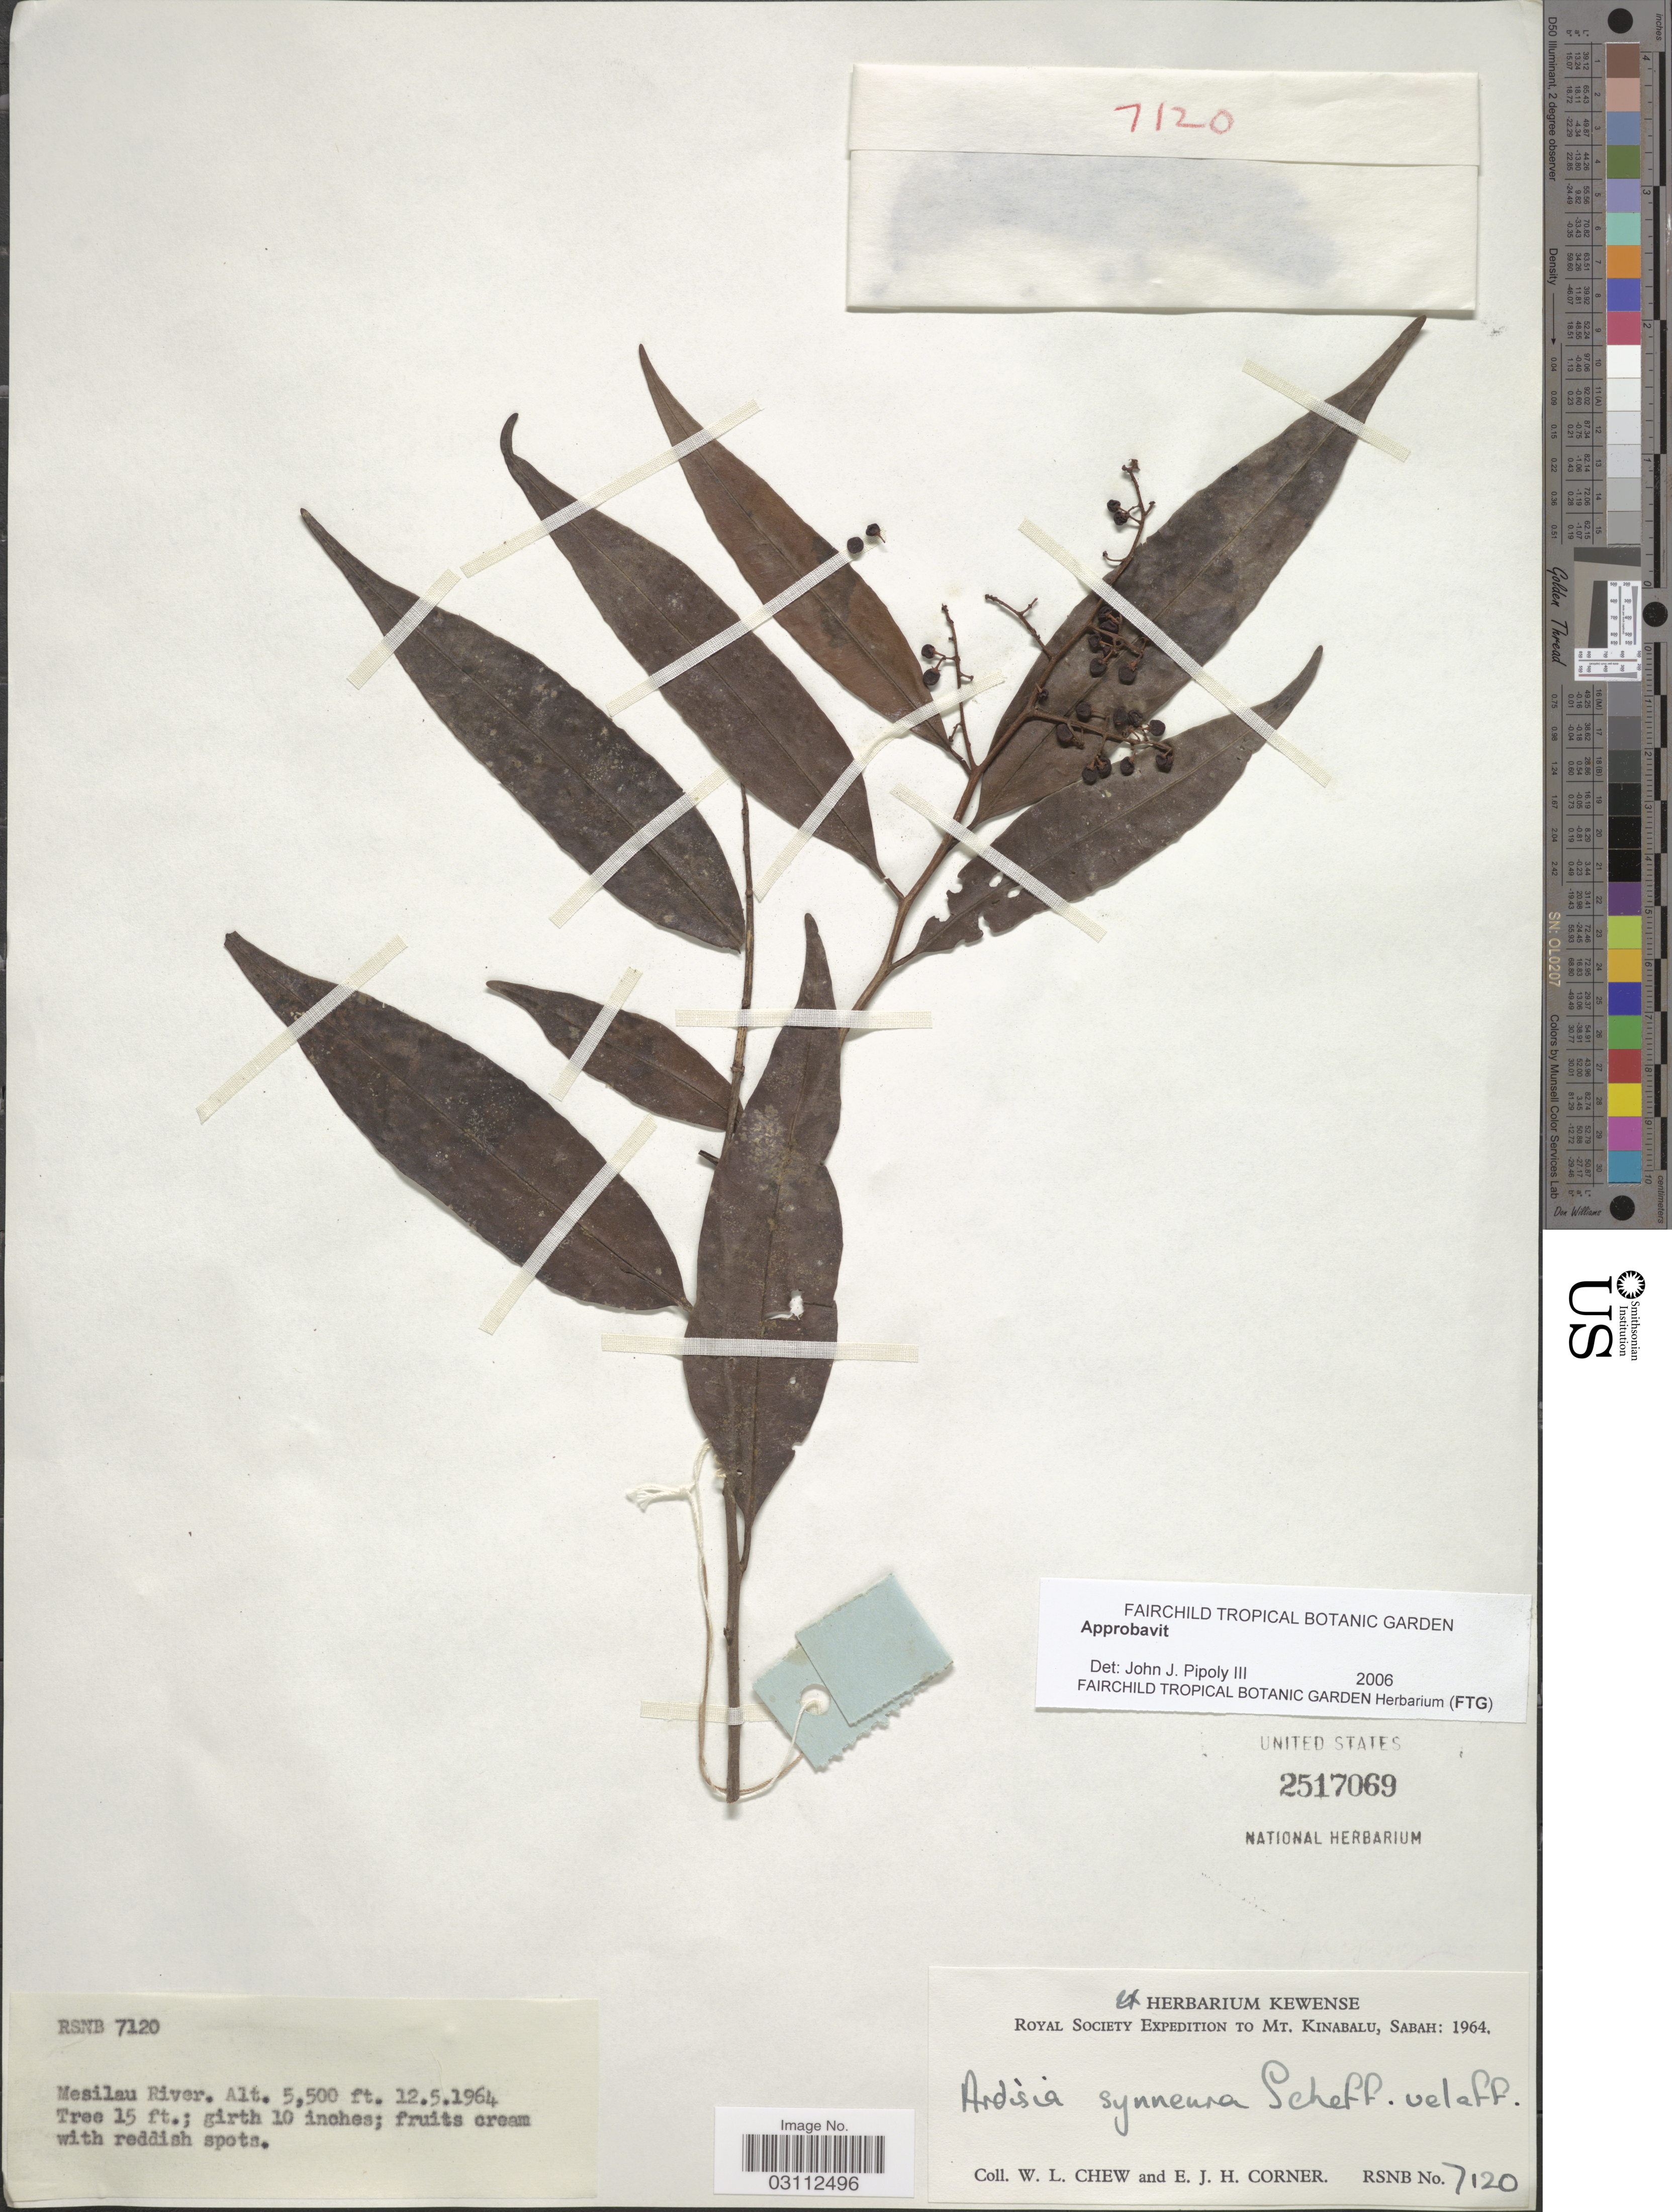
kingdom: Plantae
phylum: Tracheophyta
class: Magnoliopsida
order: Ericales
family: Primulaceae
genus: Ardisia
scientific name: Ardisia synneura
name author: Scheff.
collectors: W. Chew & E. Corner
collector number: RSNB7120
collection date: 1964-05-12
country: Malaysia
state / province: Sabah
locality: Mesilau River. Mt. Kinabalu.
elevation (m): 1676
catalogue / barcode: US 2517069